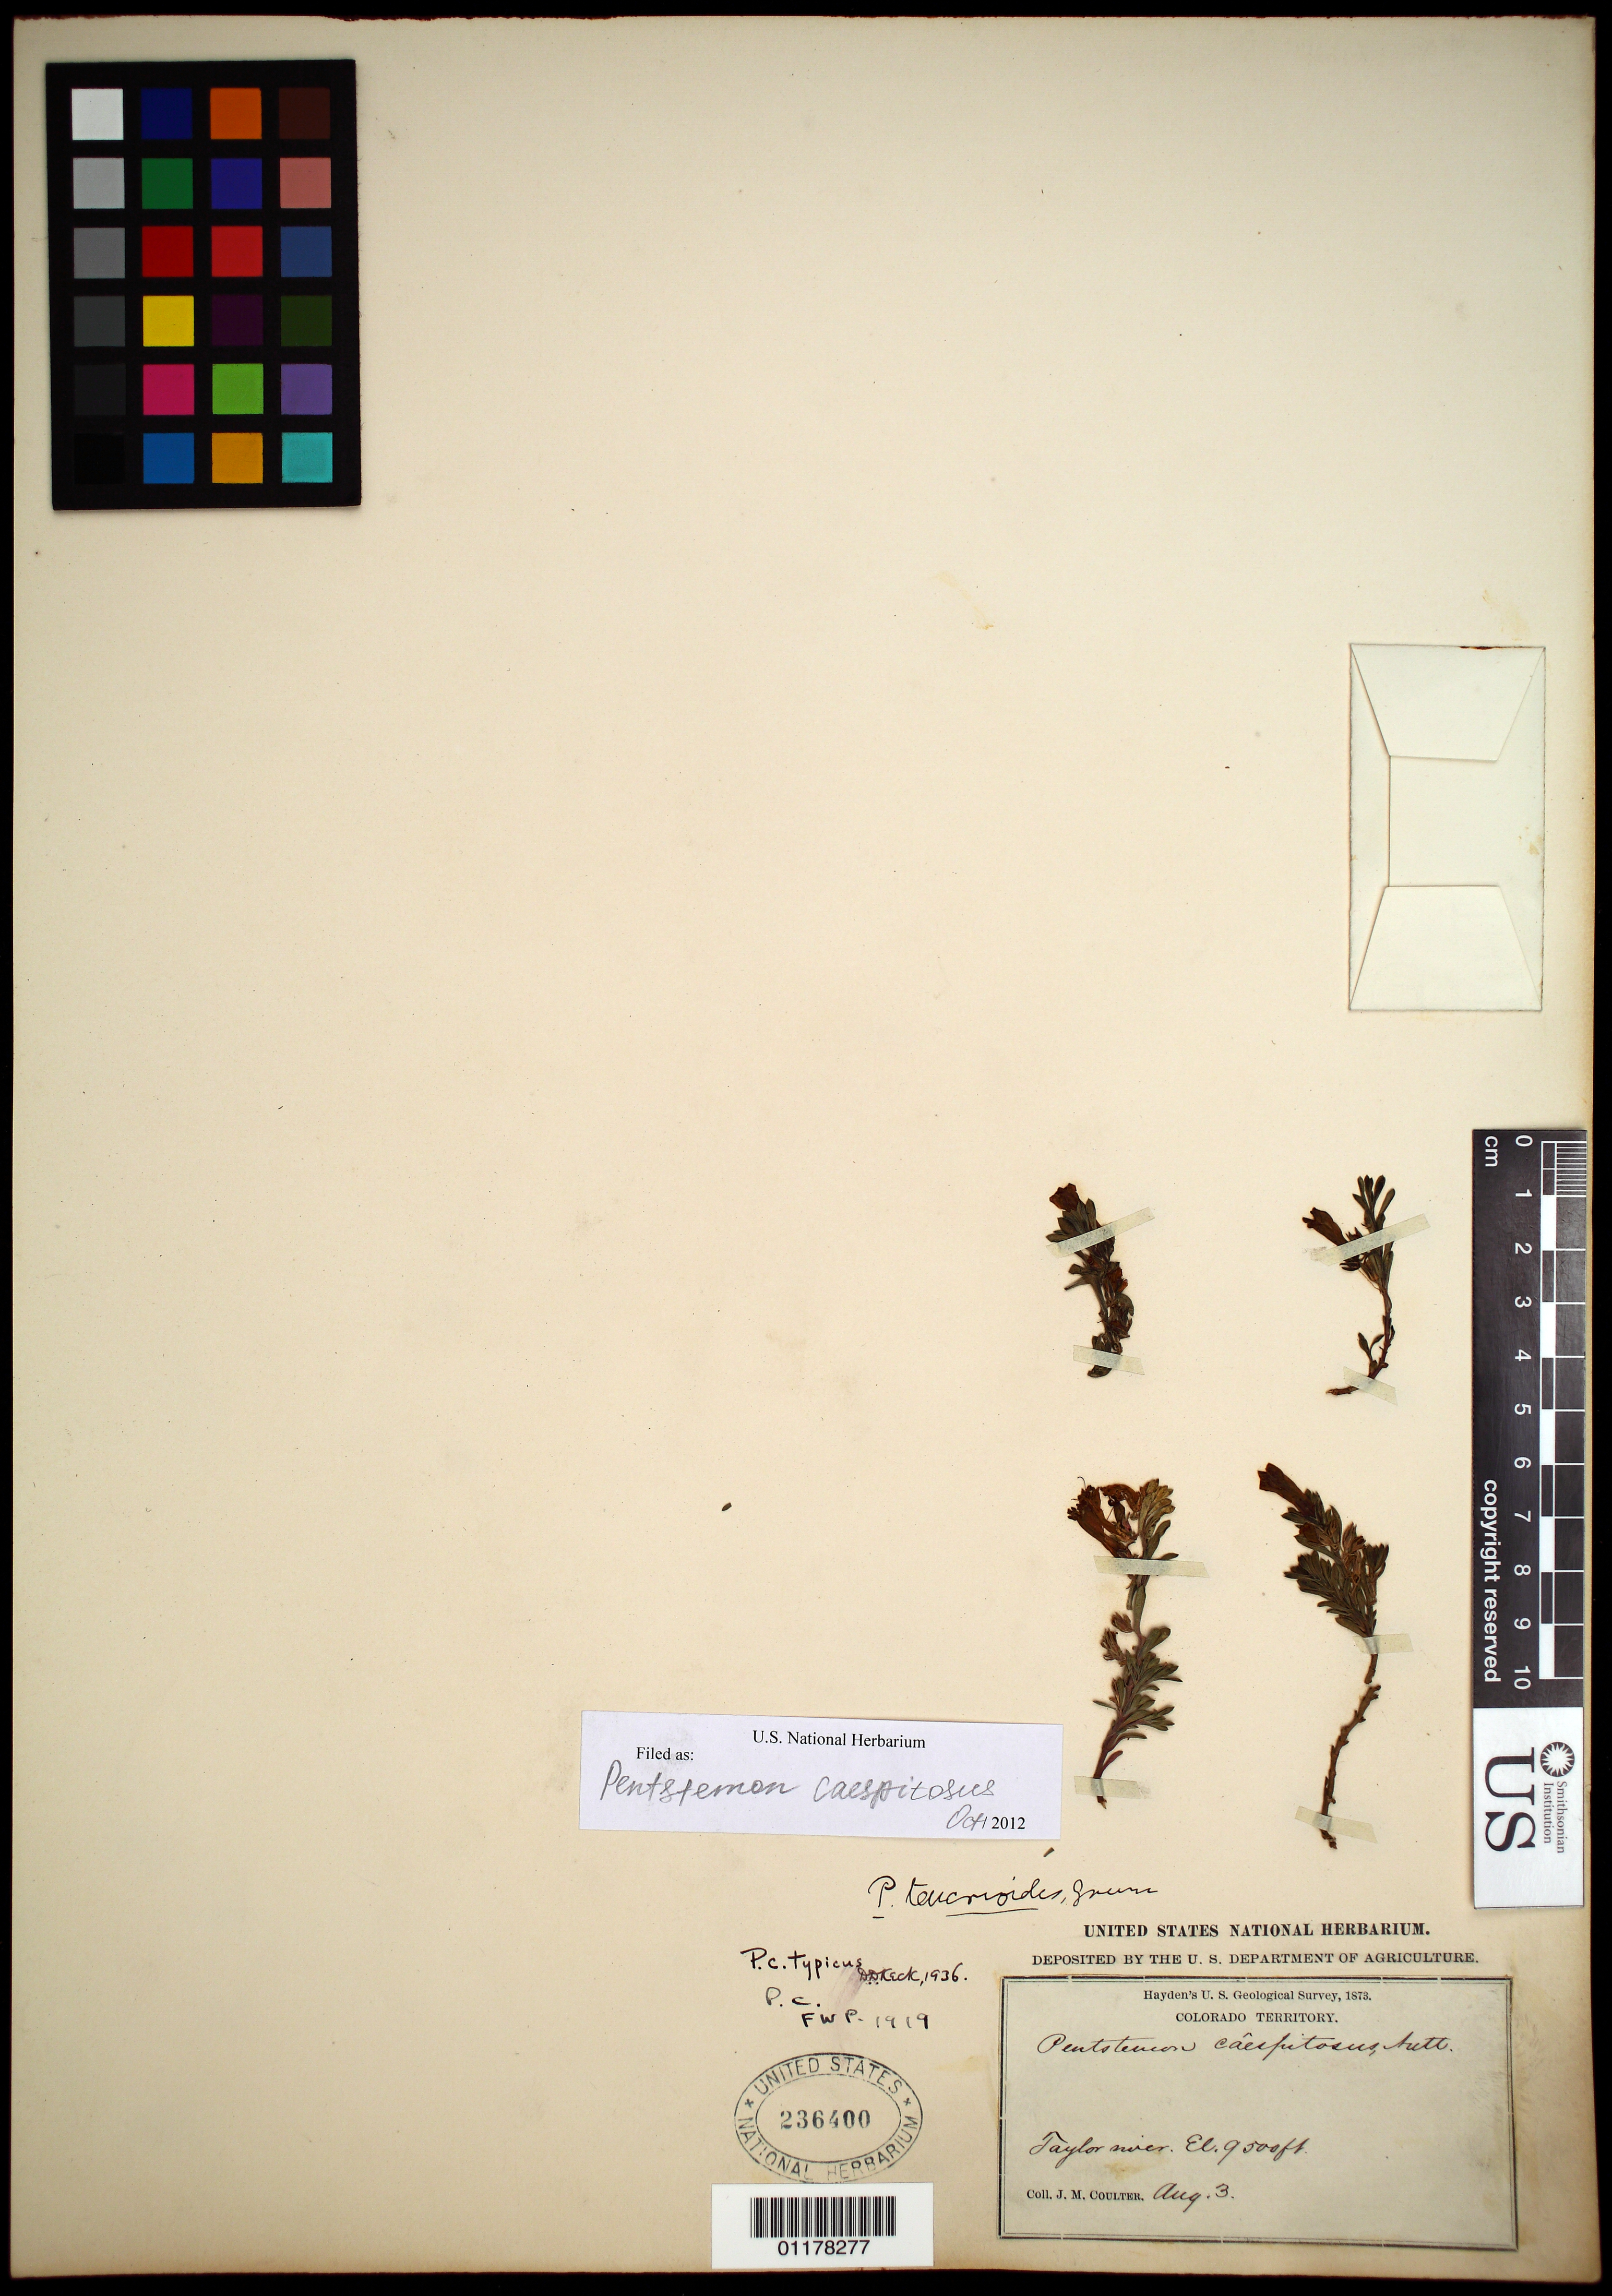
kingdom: Plantae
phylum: Tracheophyta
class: Magnoliopsida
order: Lamiales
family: Plantaginaceae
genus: Penstemon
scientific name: Penstemon caespitosus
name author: Nutt. ex A. Gray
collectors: J. M. Coulter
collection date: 1873-08-03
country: United States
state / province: Colorado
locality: Taylor River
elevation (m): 2896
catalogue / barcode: US 236400